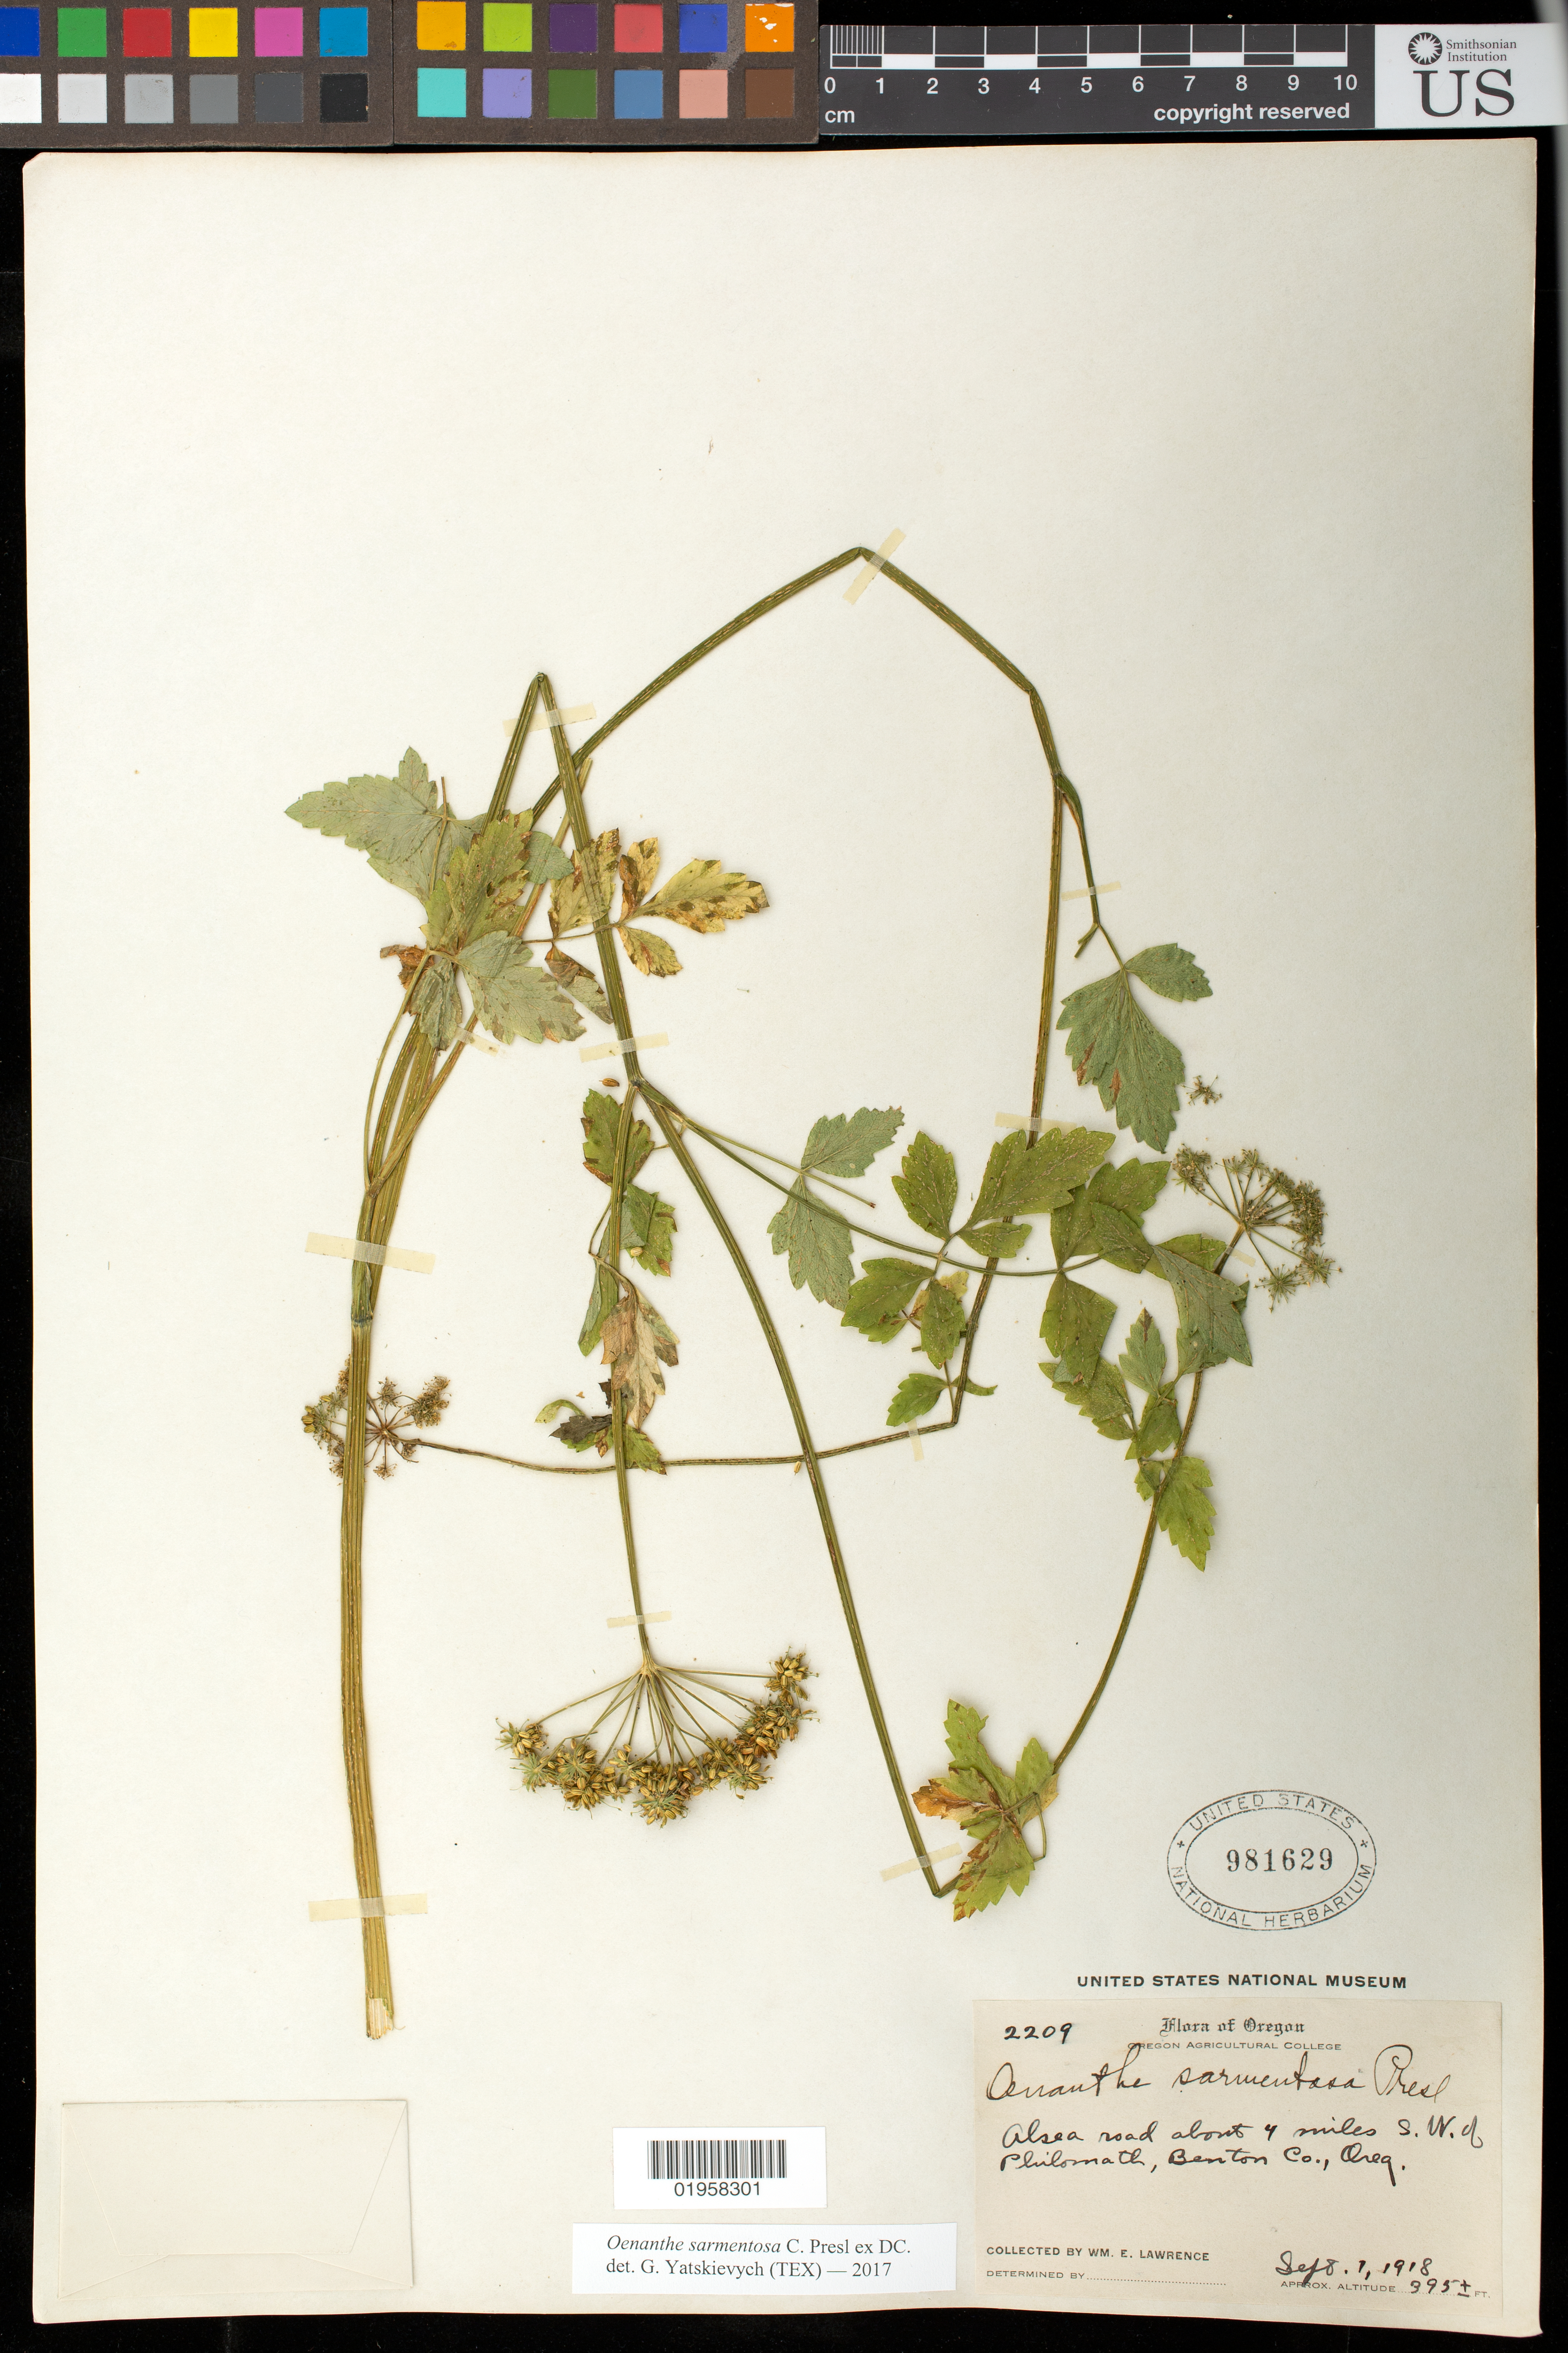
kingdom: Plantae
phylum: Tracheophyta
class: Magnoliopsida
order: Apiales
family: Apiaceae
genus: Oenanthe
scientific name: Oenanthe sarmentosa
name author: C. Presl ex DC.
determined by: Yatskievych, G. A.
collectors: W. Lawrence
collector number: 2209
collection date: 1918-09-01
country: United States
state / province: Oregon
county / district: Benton County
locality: Alsea road, about 4 miles SW of Philomath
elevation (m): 120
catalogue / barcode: US 981629